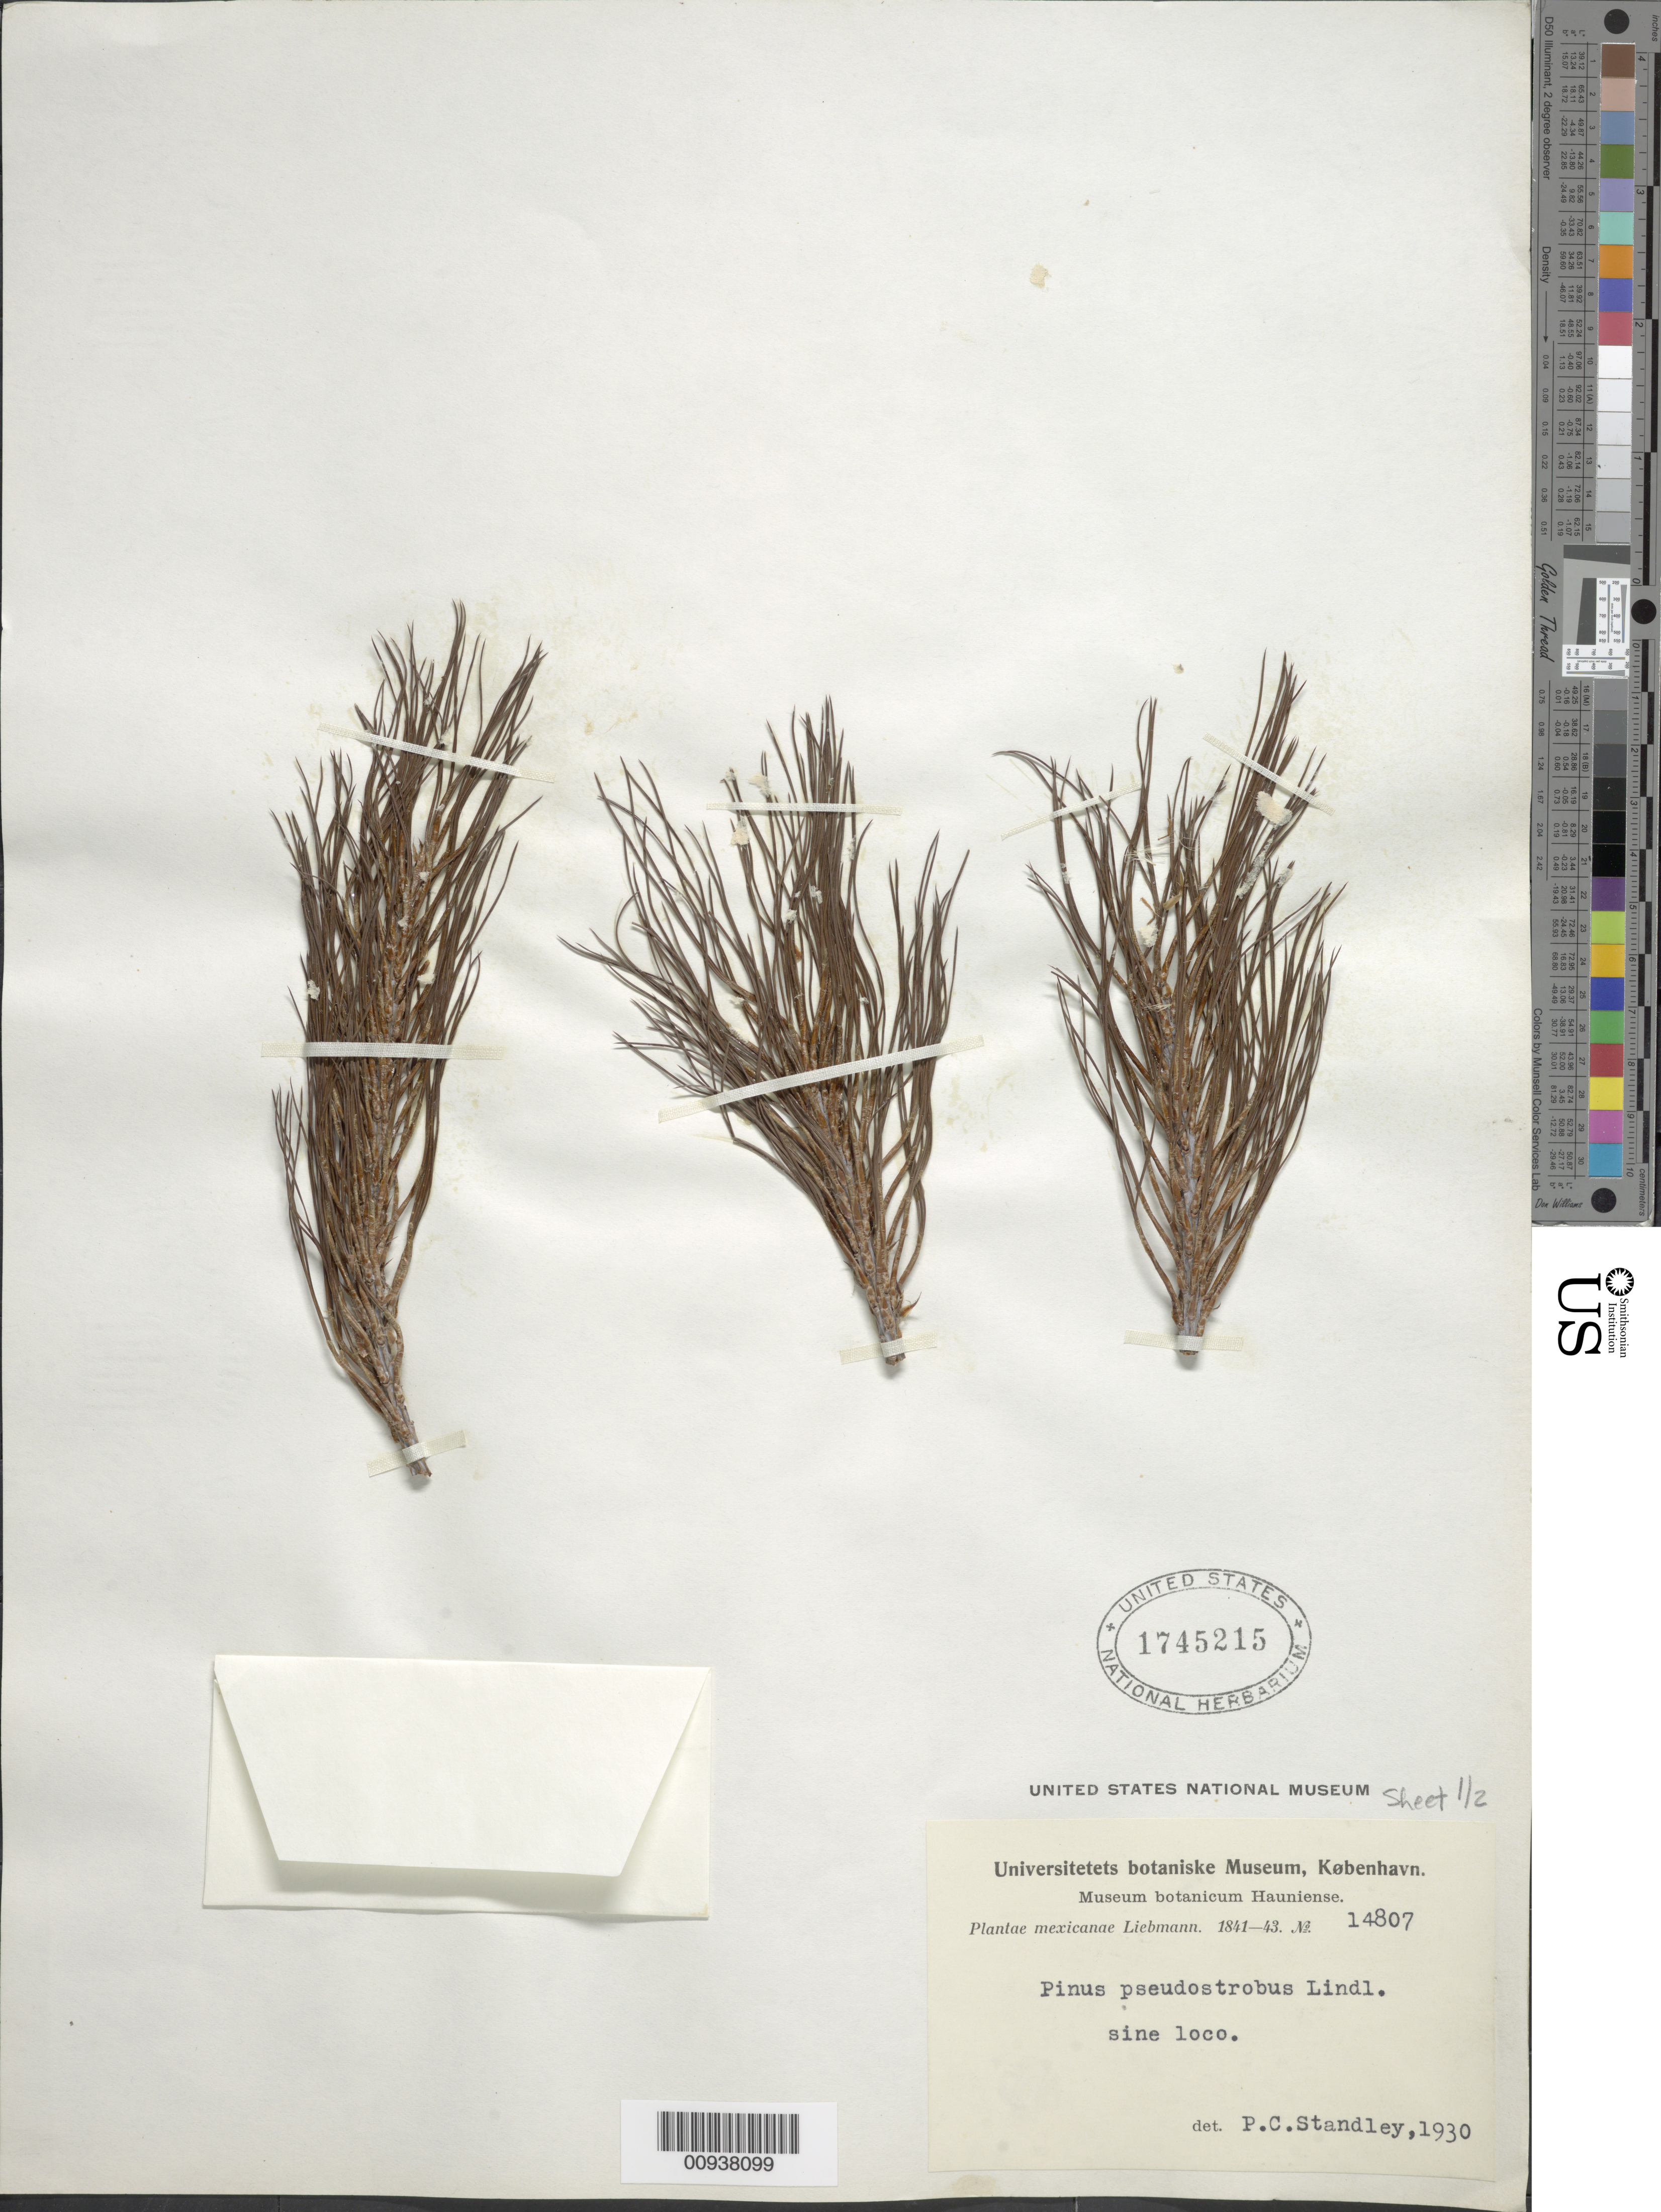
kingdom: Plantae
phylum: Tracheophyta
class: Pinopsida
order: Pinales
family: Pinaceae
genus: Pinus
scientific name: Pinus pseudostrobus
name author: Lindl.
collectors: F. M. Liebmann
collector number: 14807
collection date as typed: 1841 to -- --- 1843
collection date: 1841/1843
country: Mexico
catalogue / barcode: US 1745215